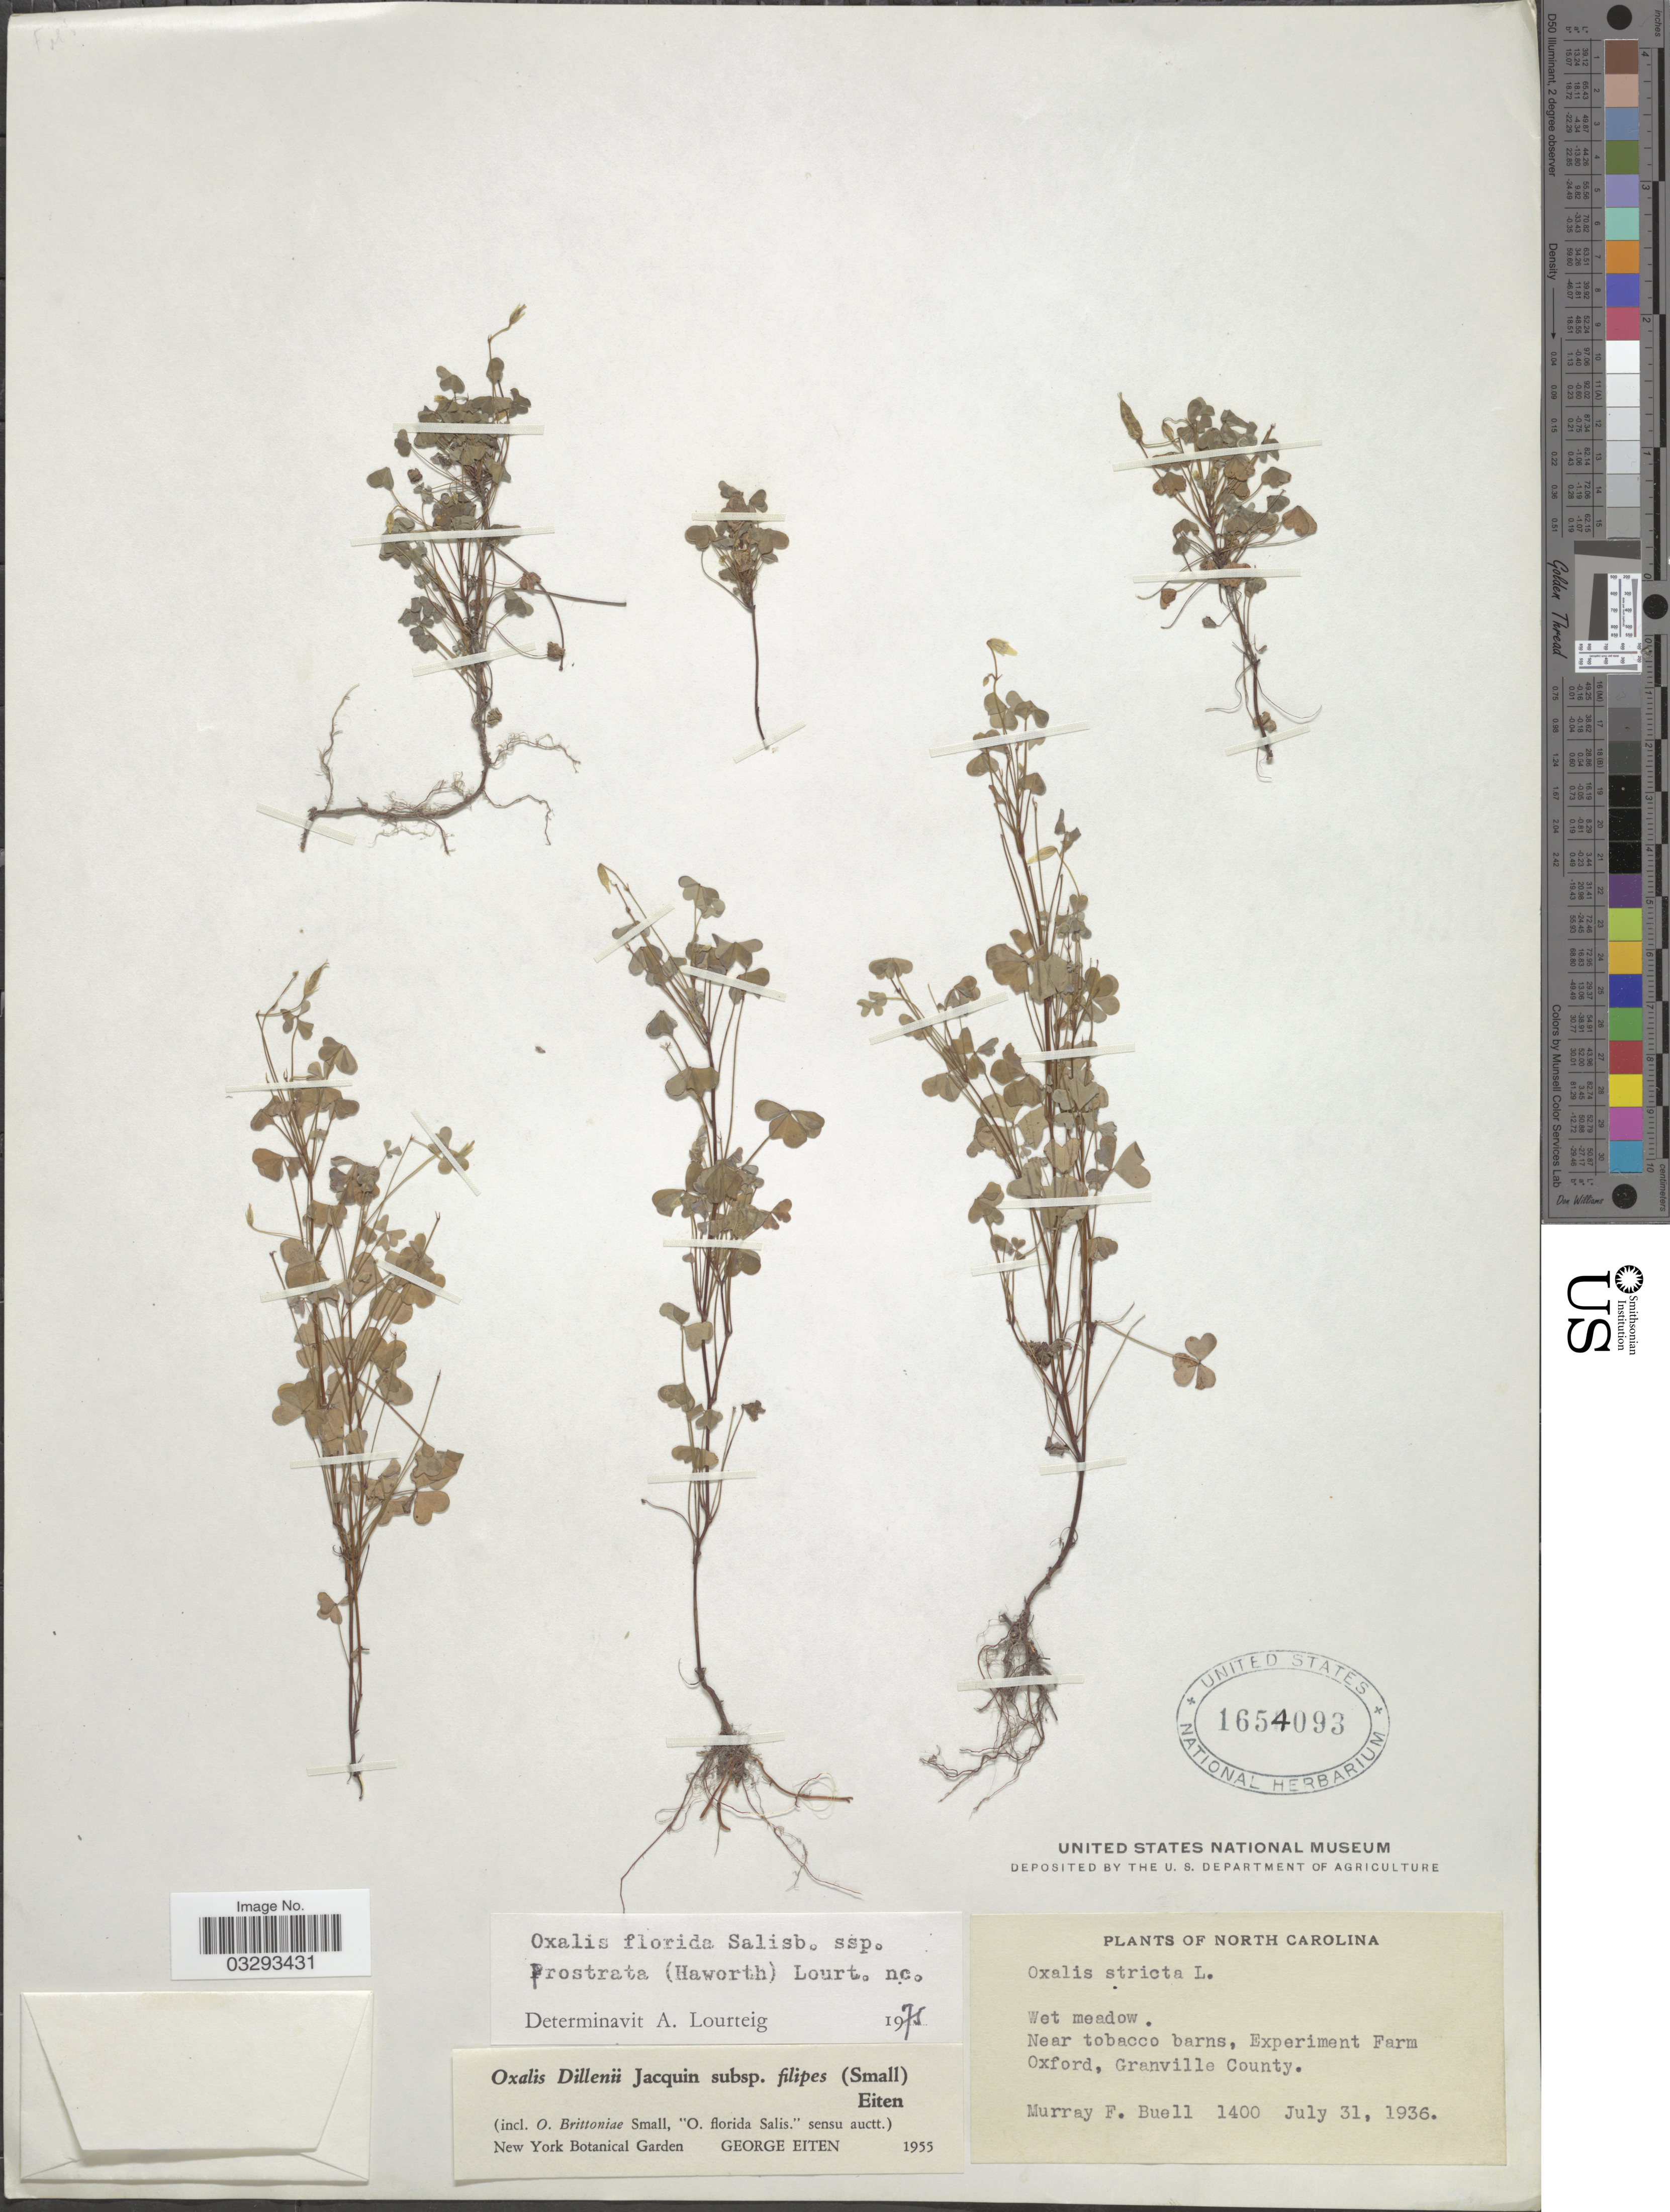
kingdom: Plantae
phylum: Tracheophyta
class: Magnoliopsida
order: Oxalidales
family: Oxalidaceae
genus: Oxalis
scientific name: Oxalis florida subsp. prostrata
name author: (Haw.) Lourteig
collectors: M. Buell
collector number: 1400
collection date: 1936-07-31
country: United States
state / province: North Carolina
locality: Near tobacco barns, Experiment Farm Oxford, Granville County.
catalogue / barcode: US 1654093